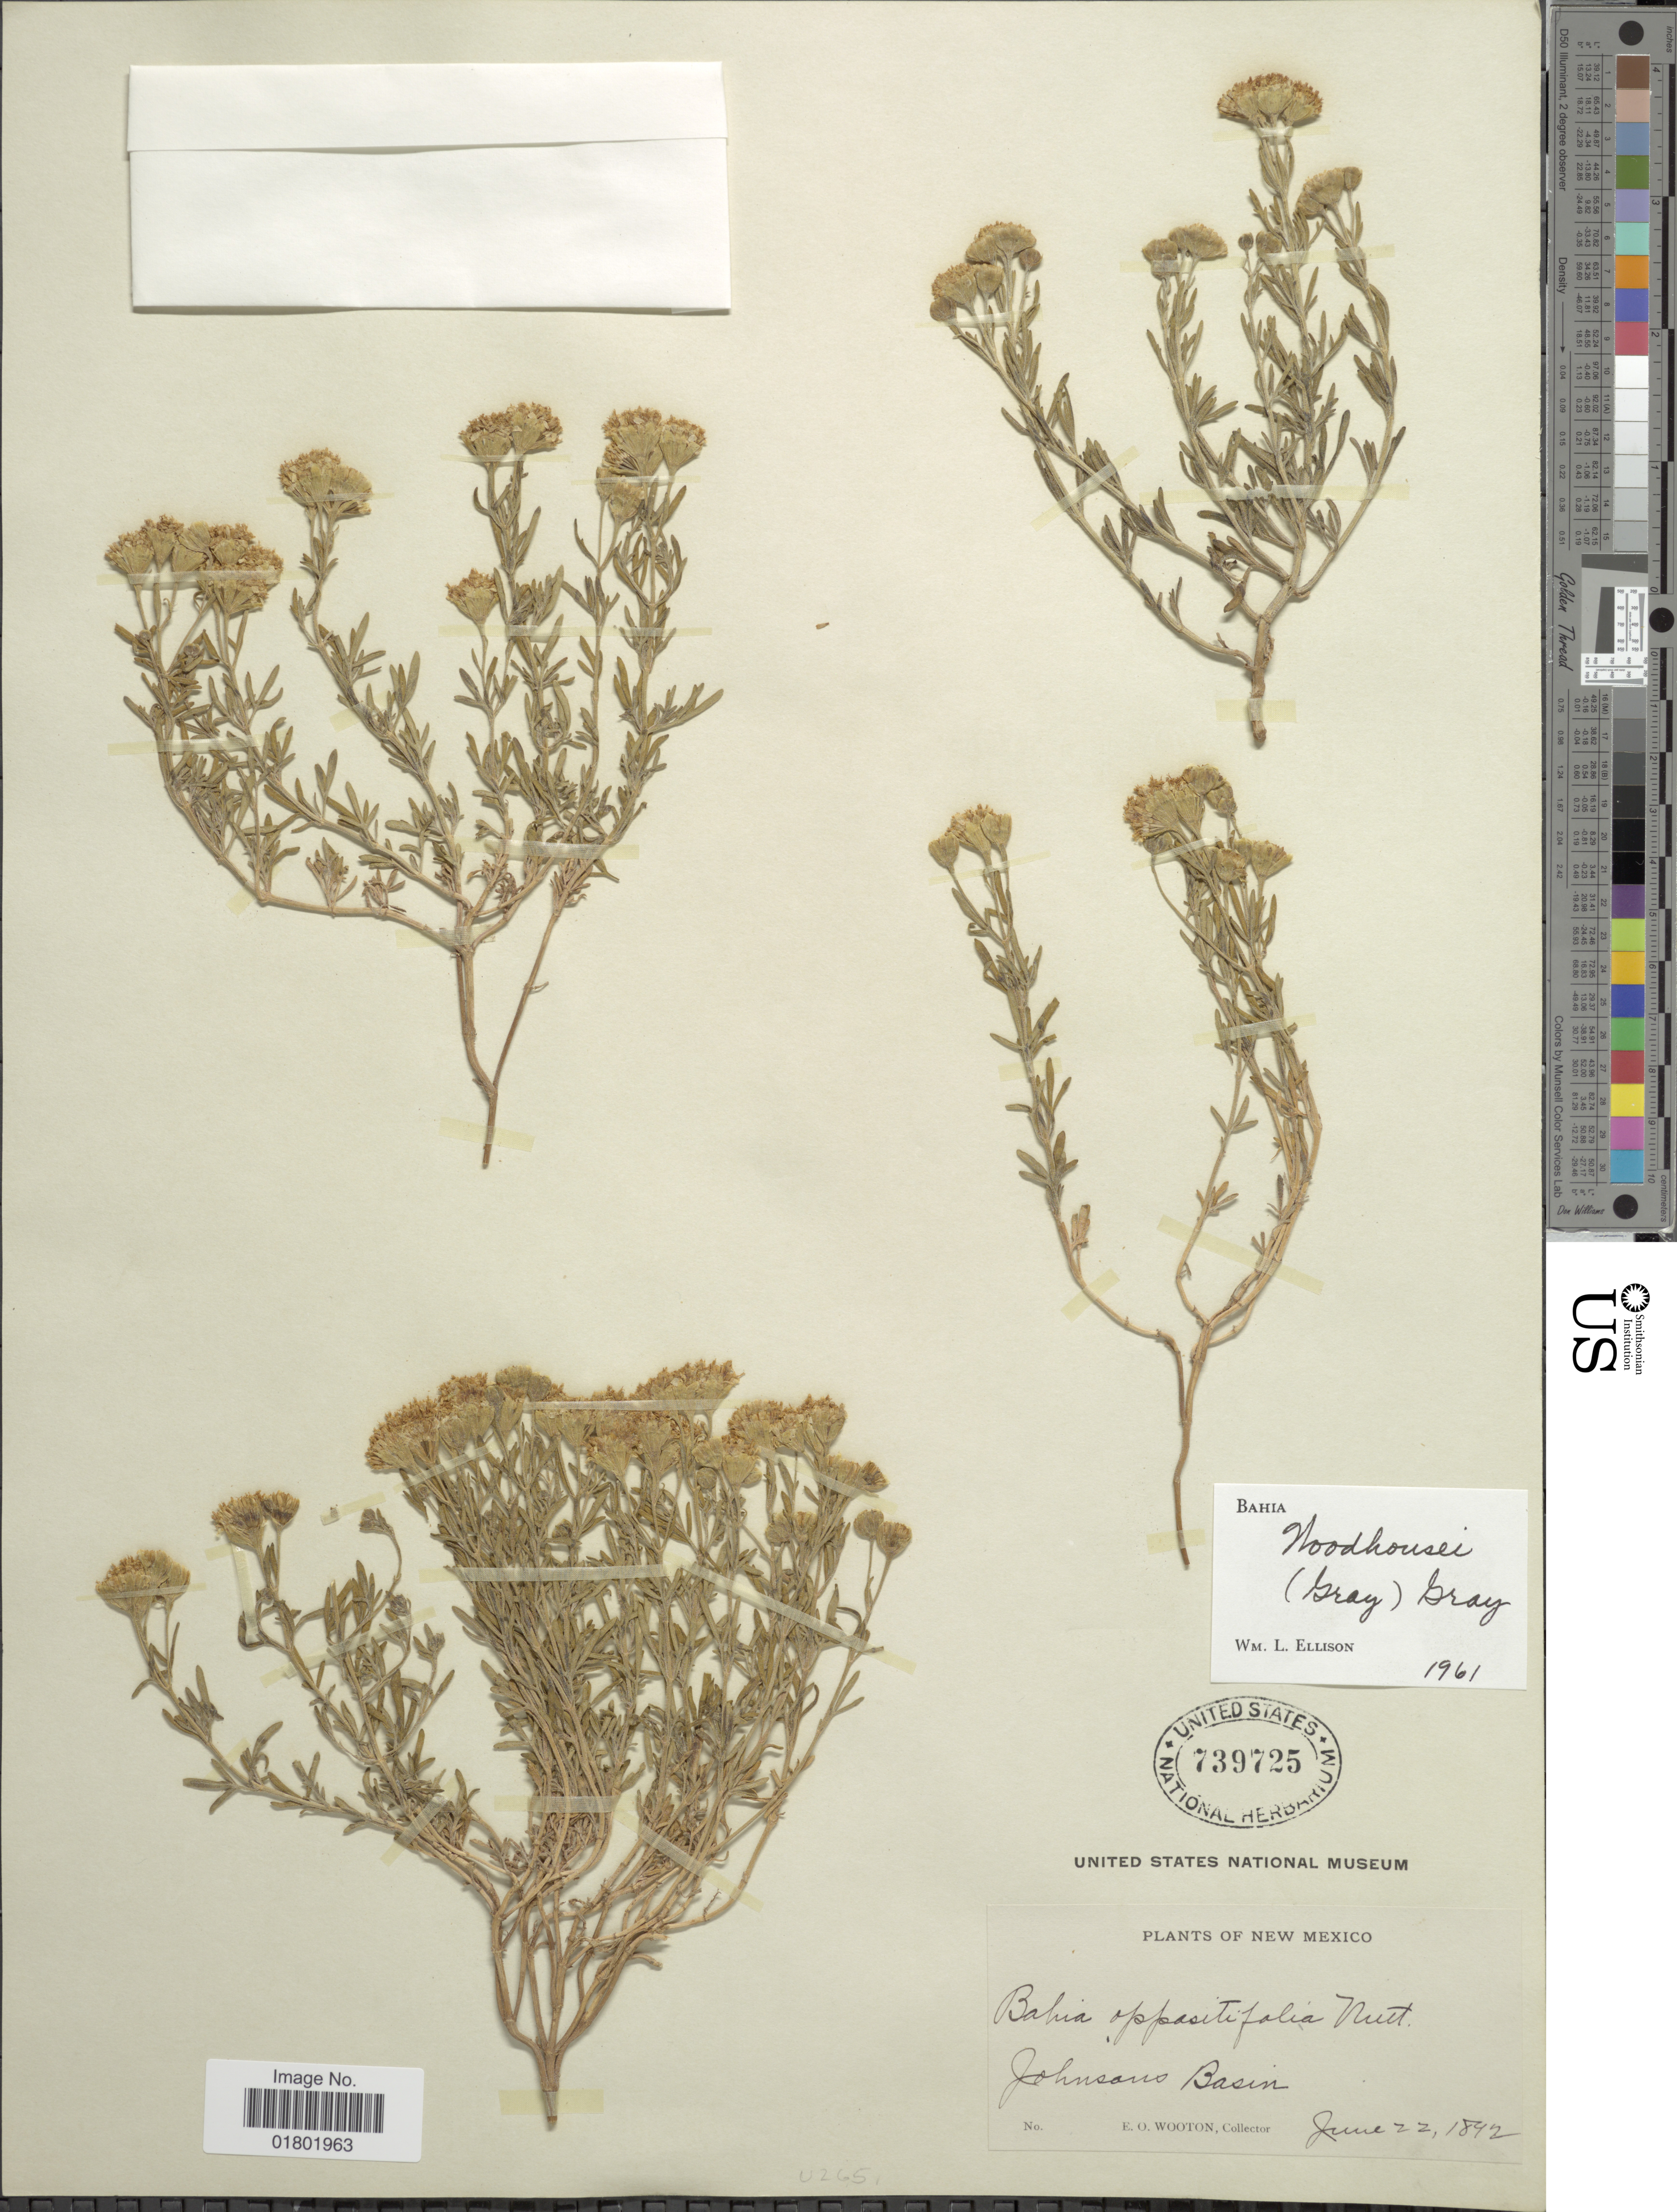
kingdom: Plantae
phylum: Tracheophyta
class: Magnoliopsida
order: Asterales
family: Asteraceae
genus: Bahia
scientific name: Bahia woodhousei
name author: A. Gray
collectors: E. O. Wooton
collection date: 1892-06-22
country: United States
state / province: New Mexico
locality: Johnsons Basin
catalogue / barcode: US 739725